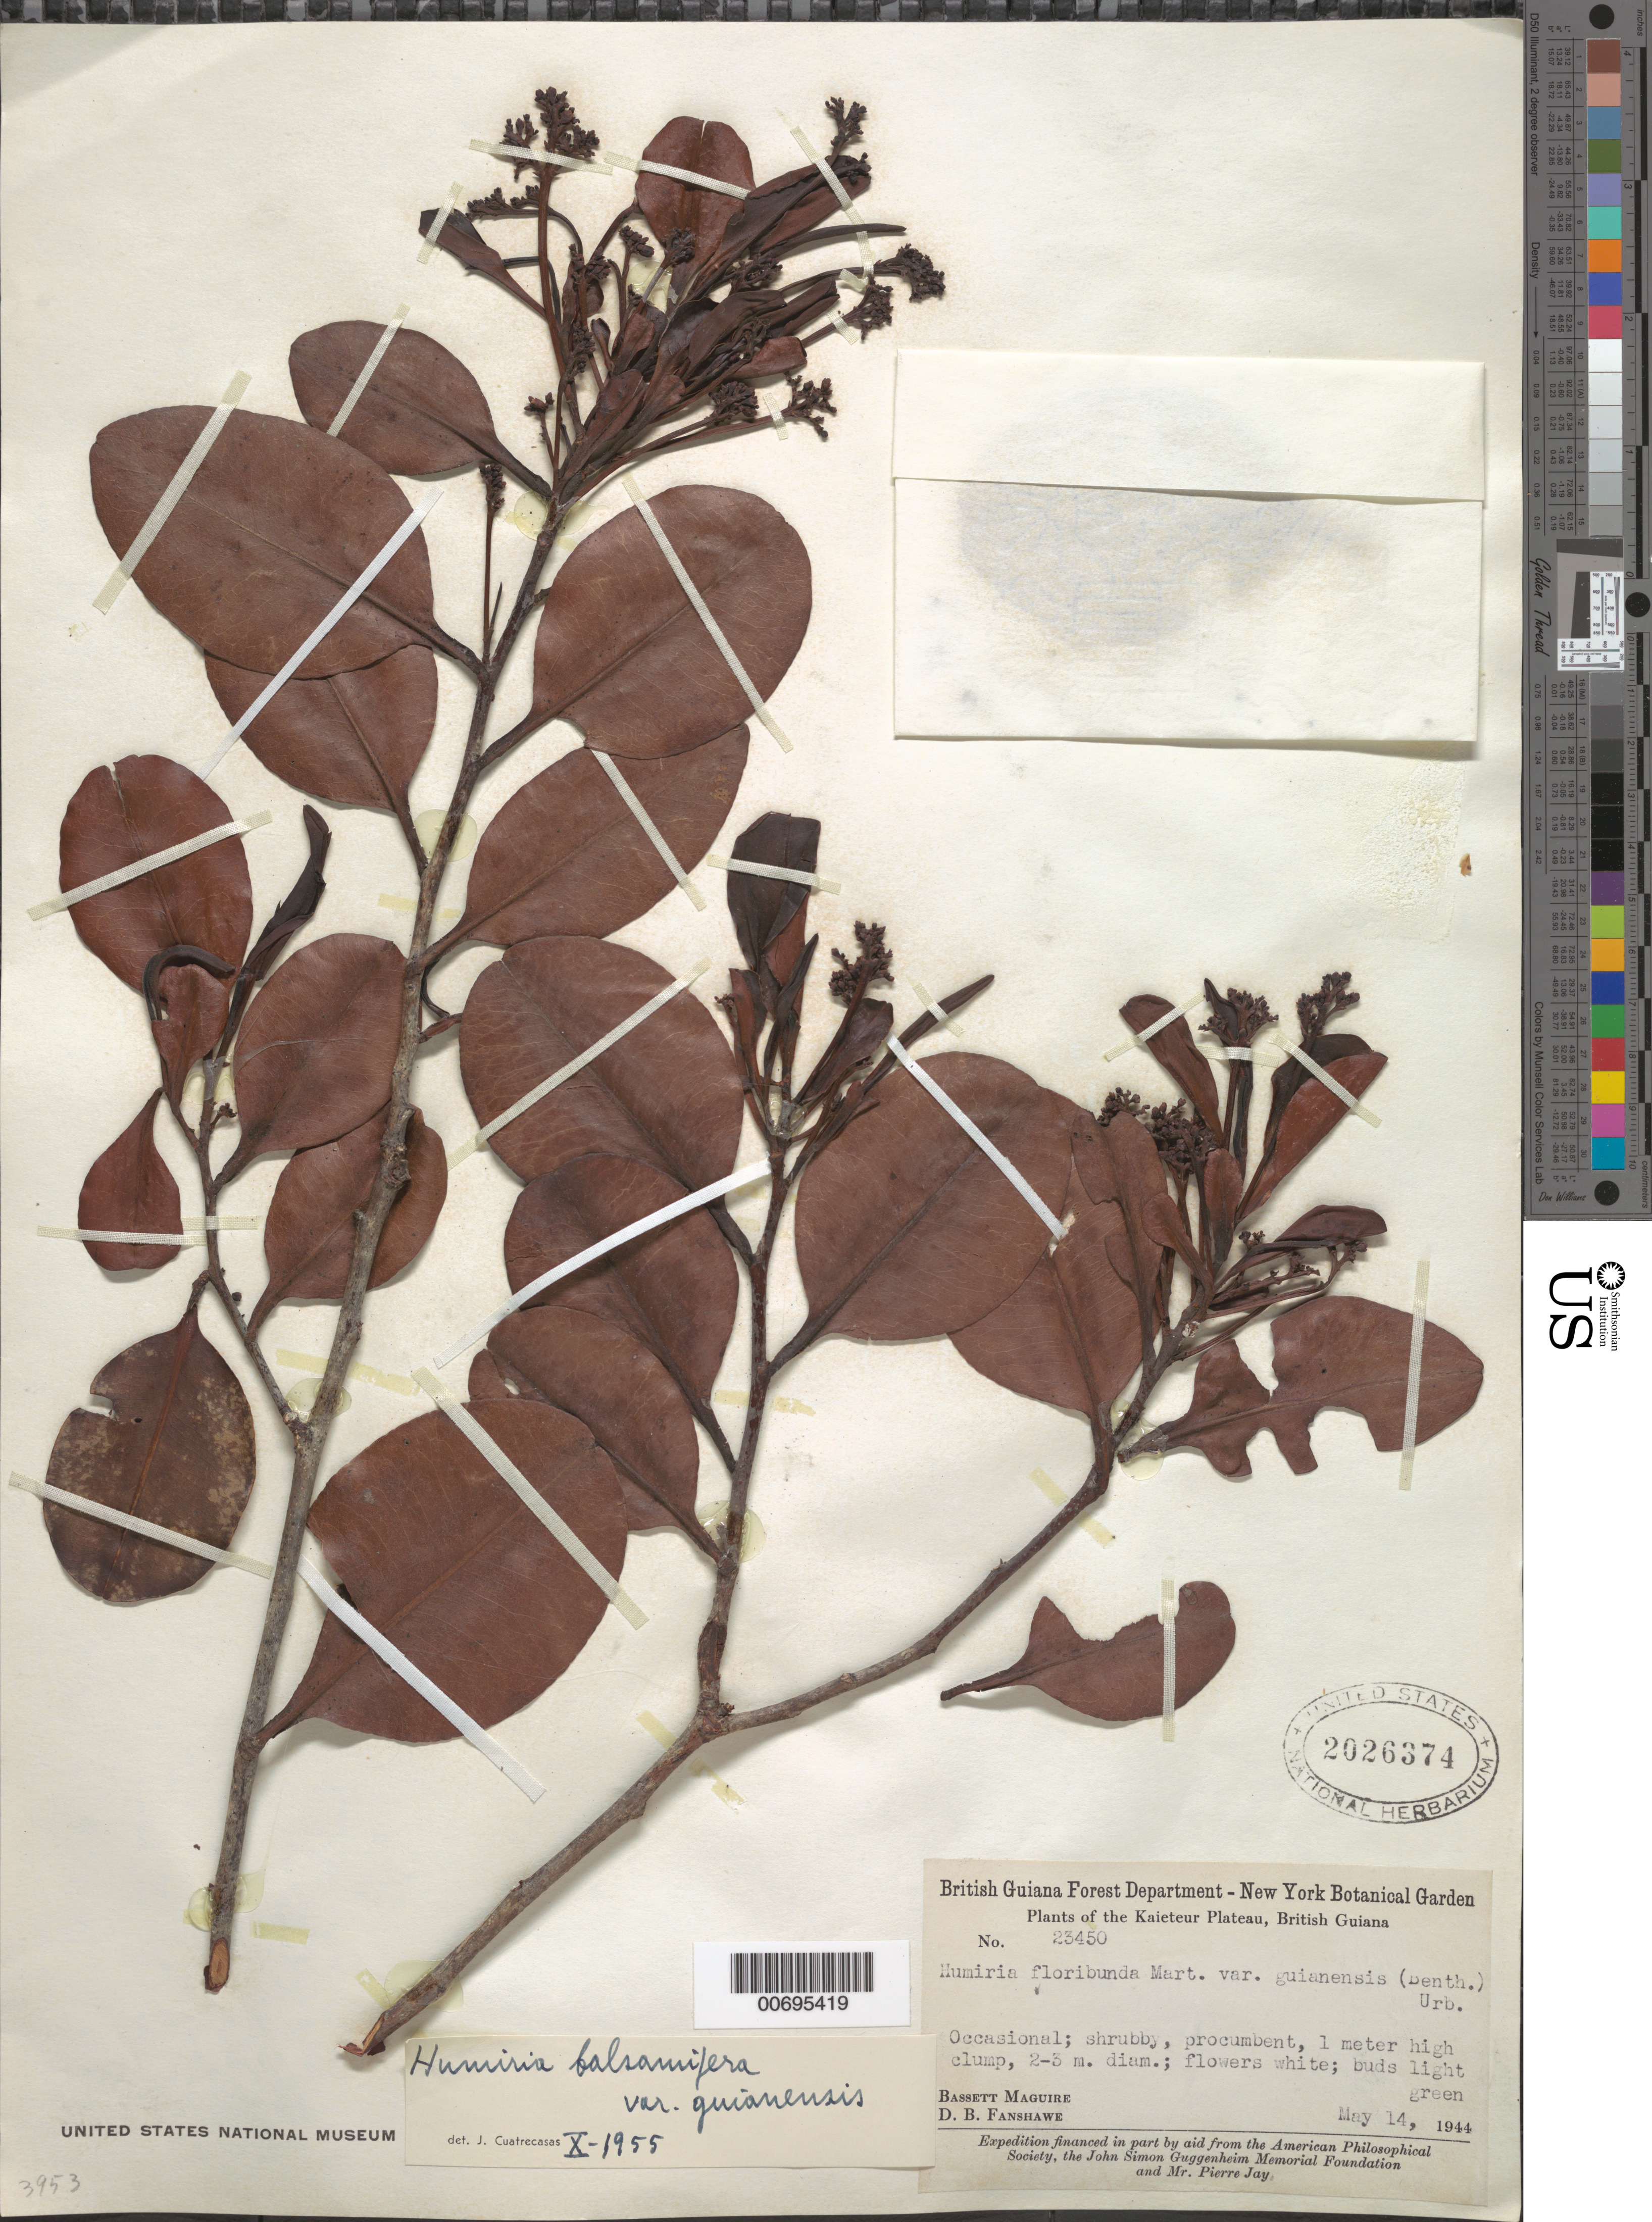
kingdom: Plantae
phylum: Tracheophyta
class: Magnoliopsida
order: Malpighiales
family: Humiriaceae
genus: Humiria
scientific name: Humiria balsamifera var. guianensis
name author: (Benth.) Cuatrec.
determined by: Cuatrecasas, J.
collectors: B. Maguire & D. B. Fanshawe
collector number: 23450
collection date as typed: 14-May-44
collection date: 1944-05-14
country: Guyana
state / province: Potaro-Siparuni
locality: Kaieteur Plateau, Potaro River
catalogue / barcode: US 2026374